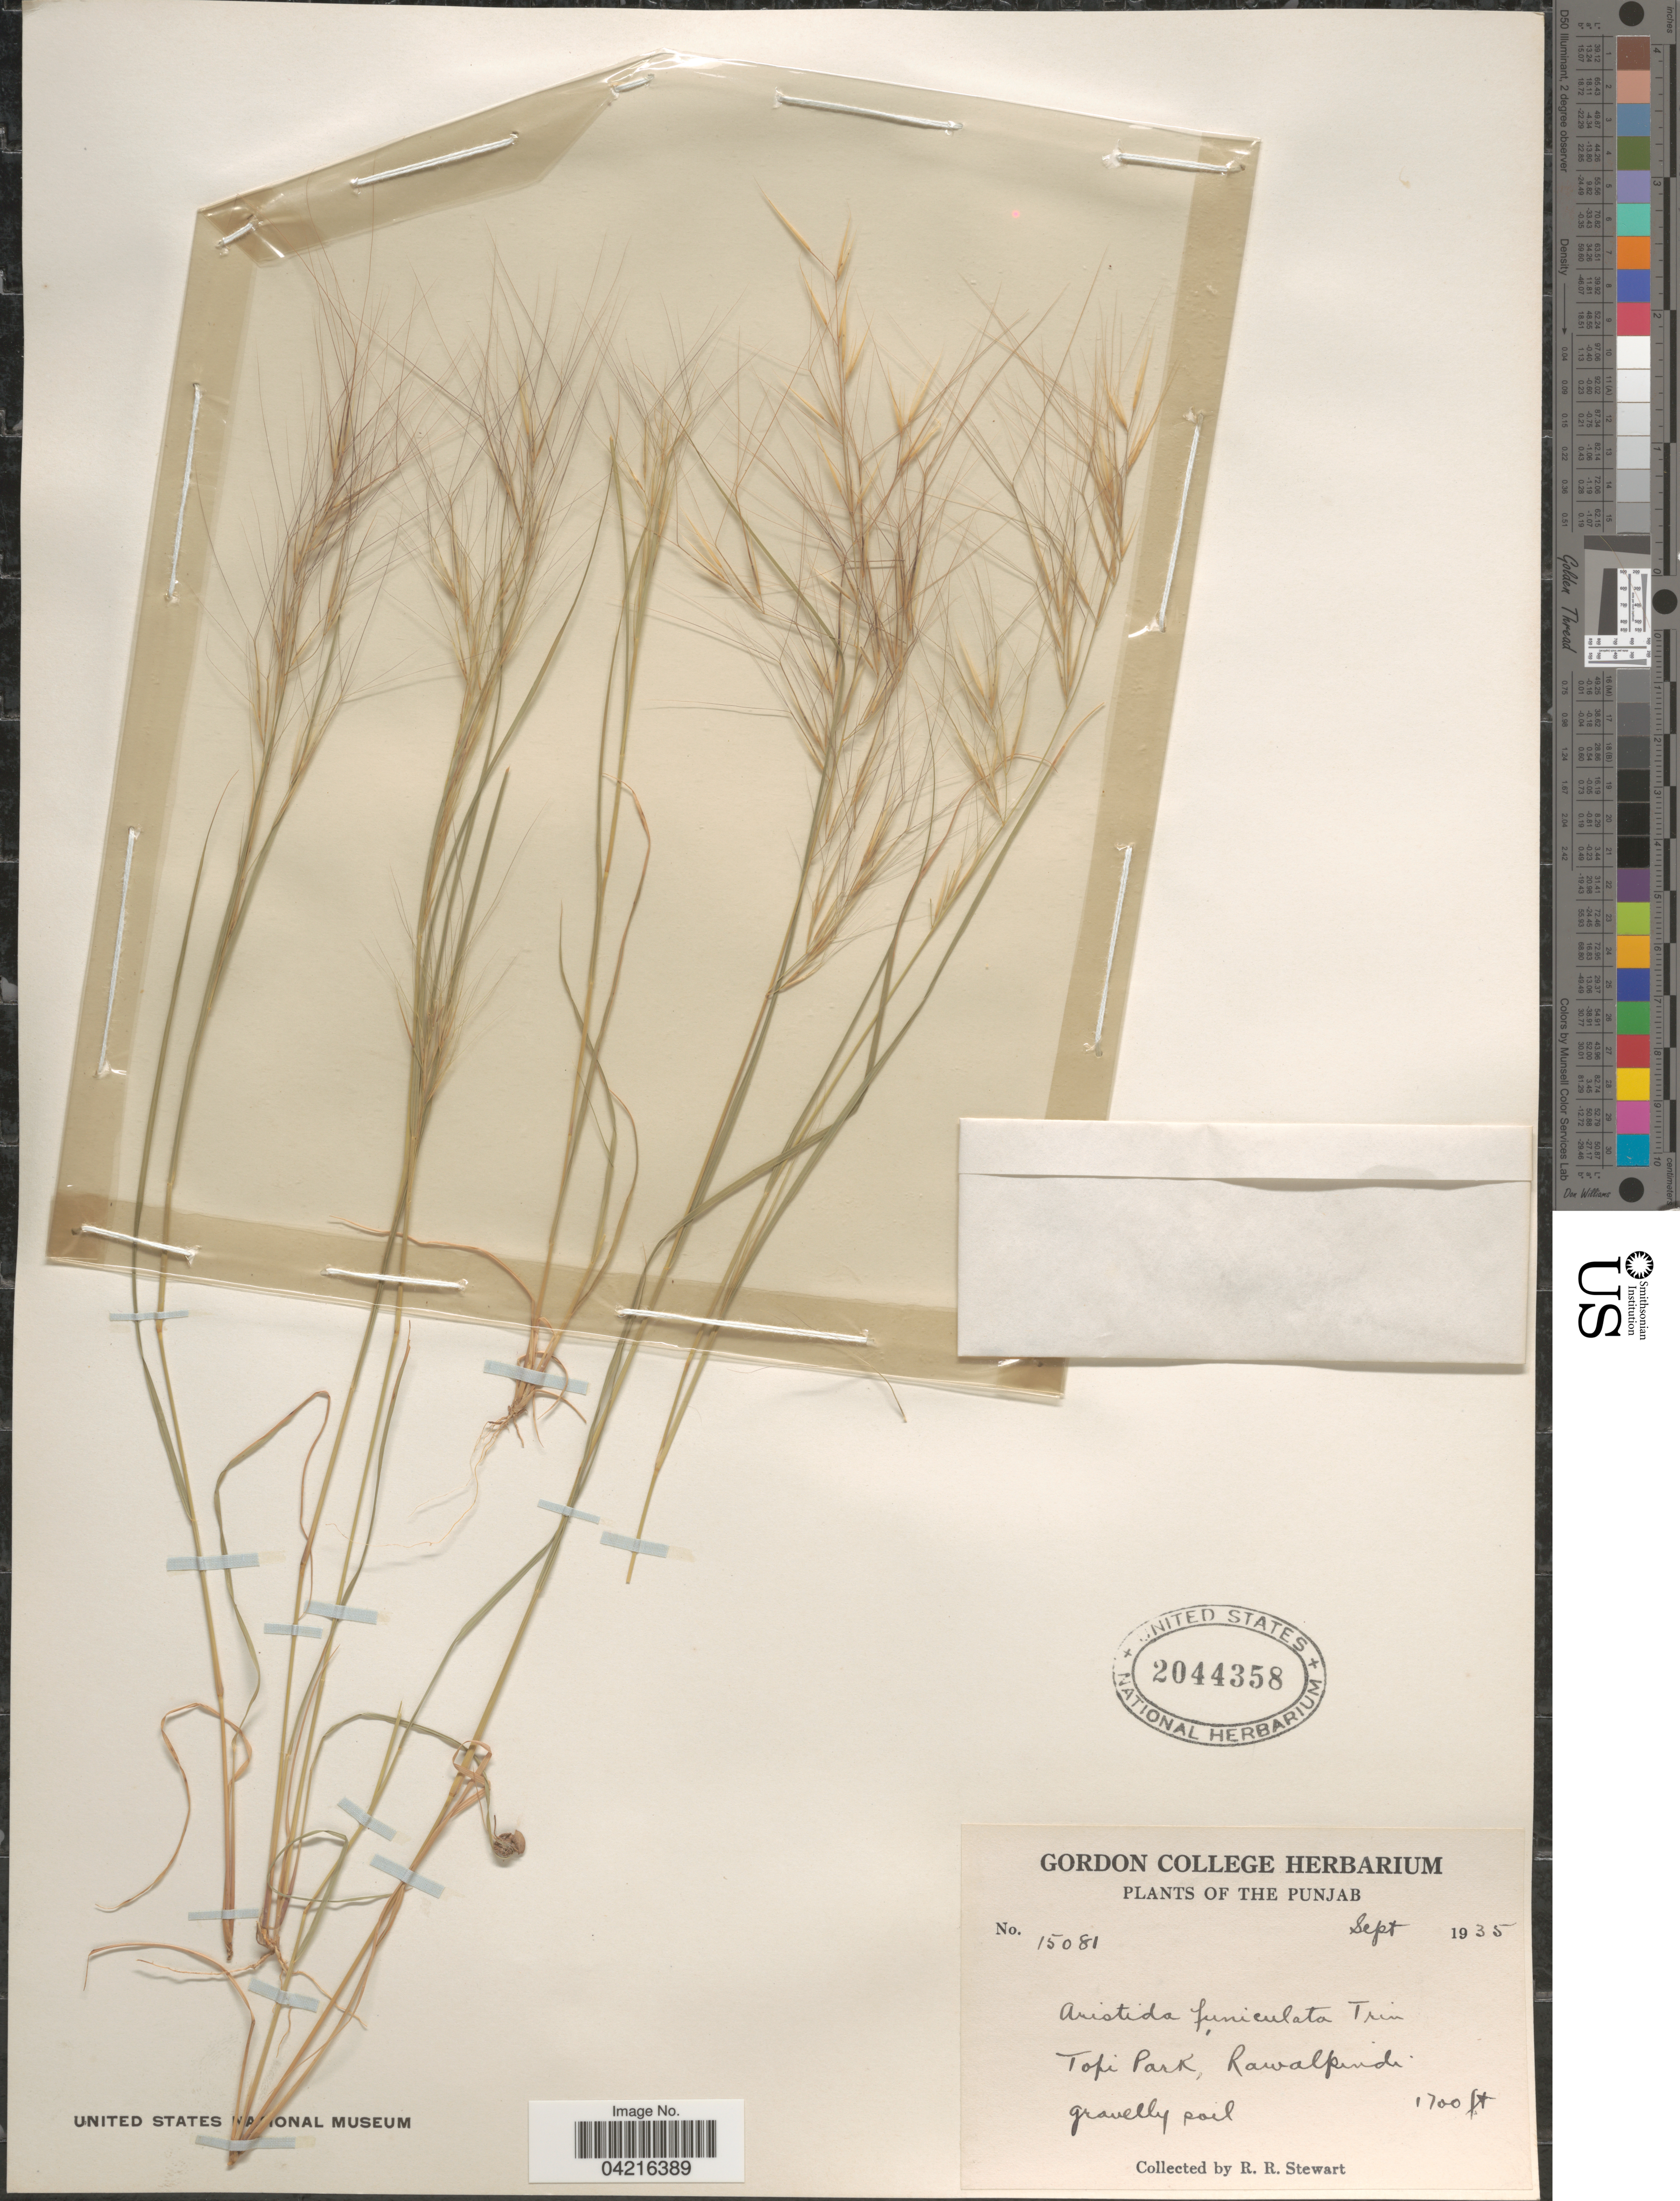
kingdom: Plantae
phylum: Tracheophyta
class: Liliopsida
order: Poales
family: Poaceae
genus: Aristida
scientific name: Aristida funiculata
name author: Trin. & Rupr.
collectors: R. Stewart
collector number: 15081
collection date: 1935-09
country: Pakistan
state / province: Punjab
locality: Topi Park, Rawalpindi.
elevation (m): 518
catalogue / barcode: US 2044358